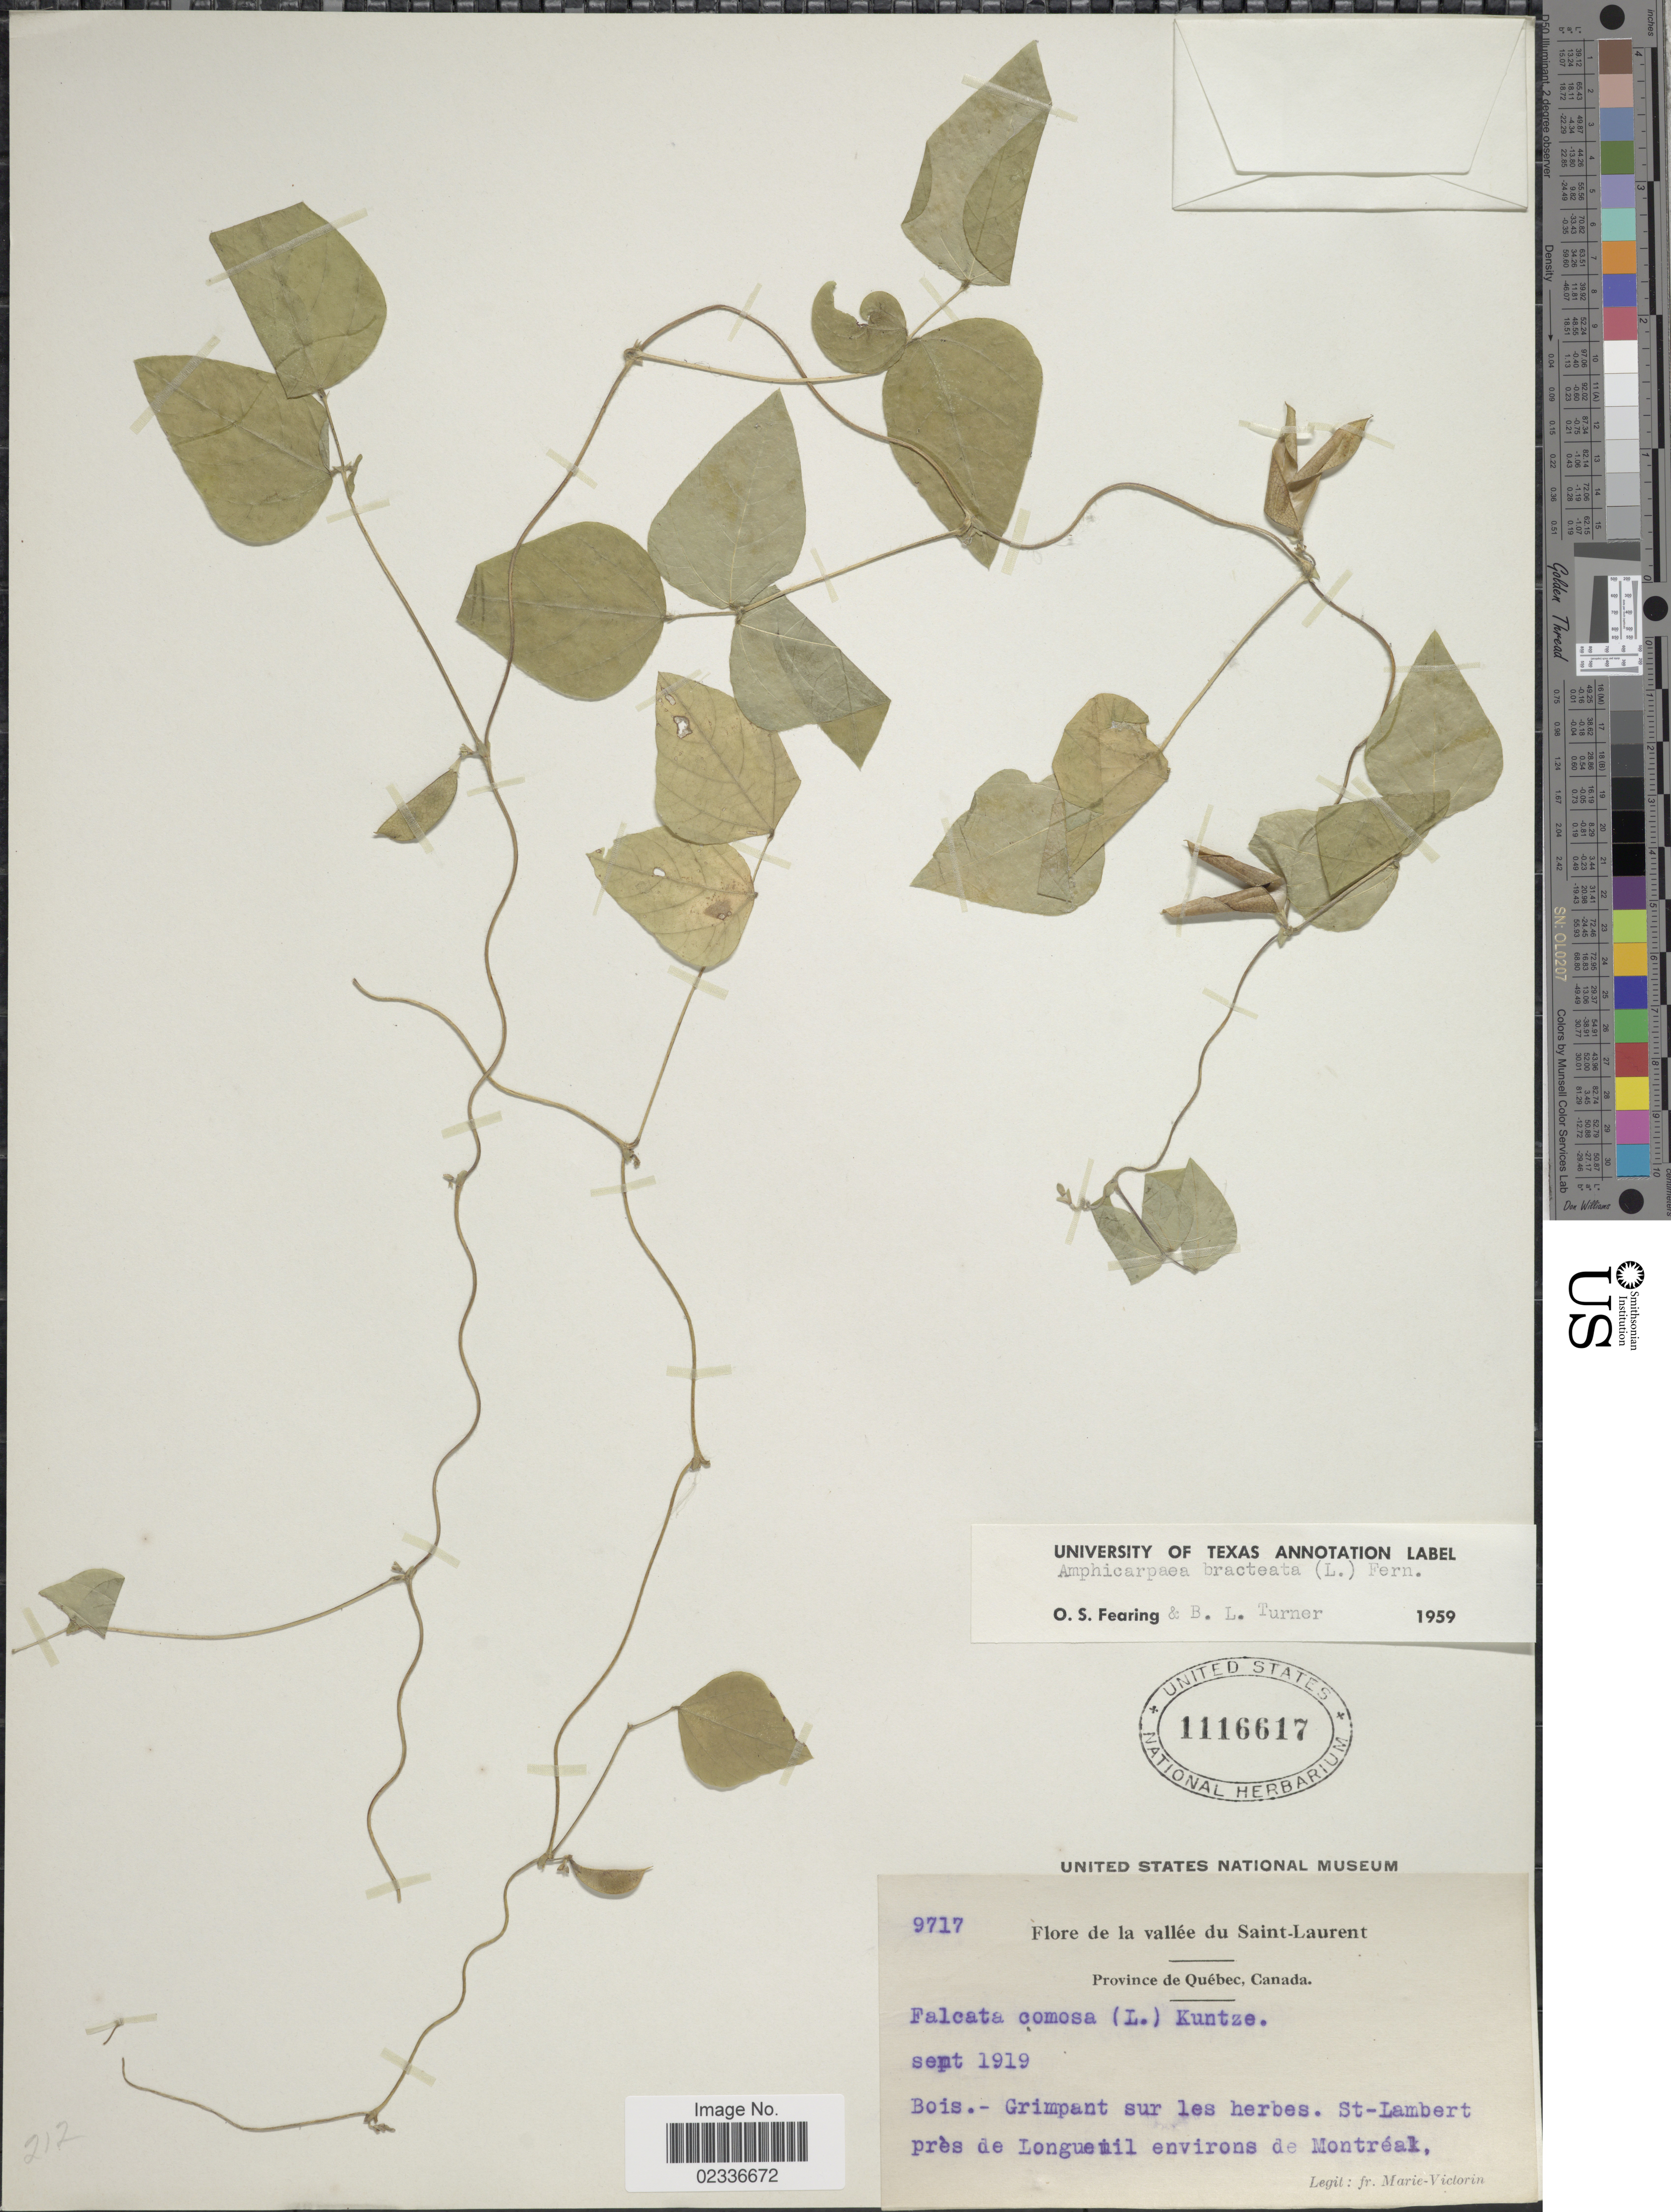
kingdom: Plantae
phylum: Tracheophyta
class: Magnoliopsida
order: Fabales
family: Fabaceae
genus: Amphicarpaea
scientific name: Amphicarpaea bracteata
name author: (L.) Fernald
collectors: Fr. Marie-Victorin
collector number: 9717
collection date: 1919-09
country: Canada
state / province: Quebec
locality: De la valle du Saint-Laurent, Bois., Grimpant sur les herbes. St-Lambert pres de Longuenil environs de Montreal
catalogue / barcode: US 1116617